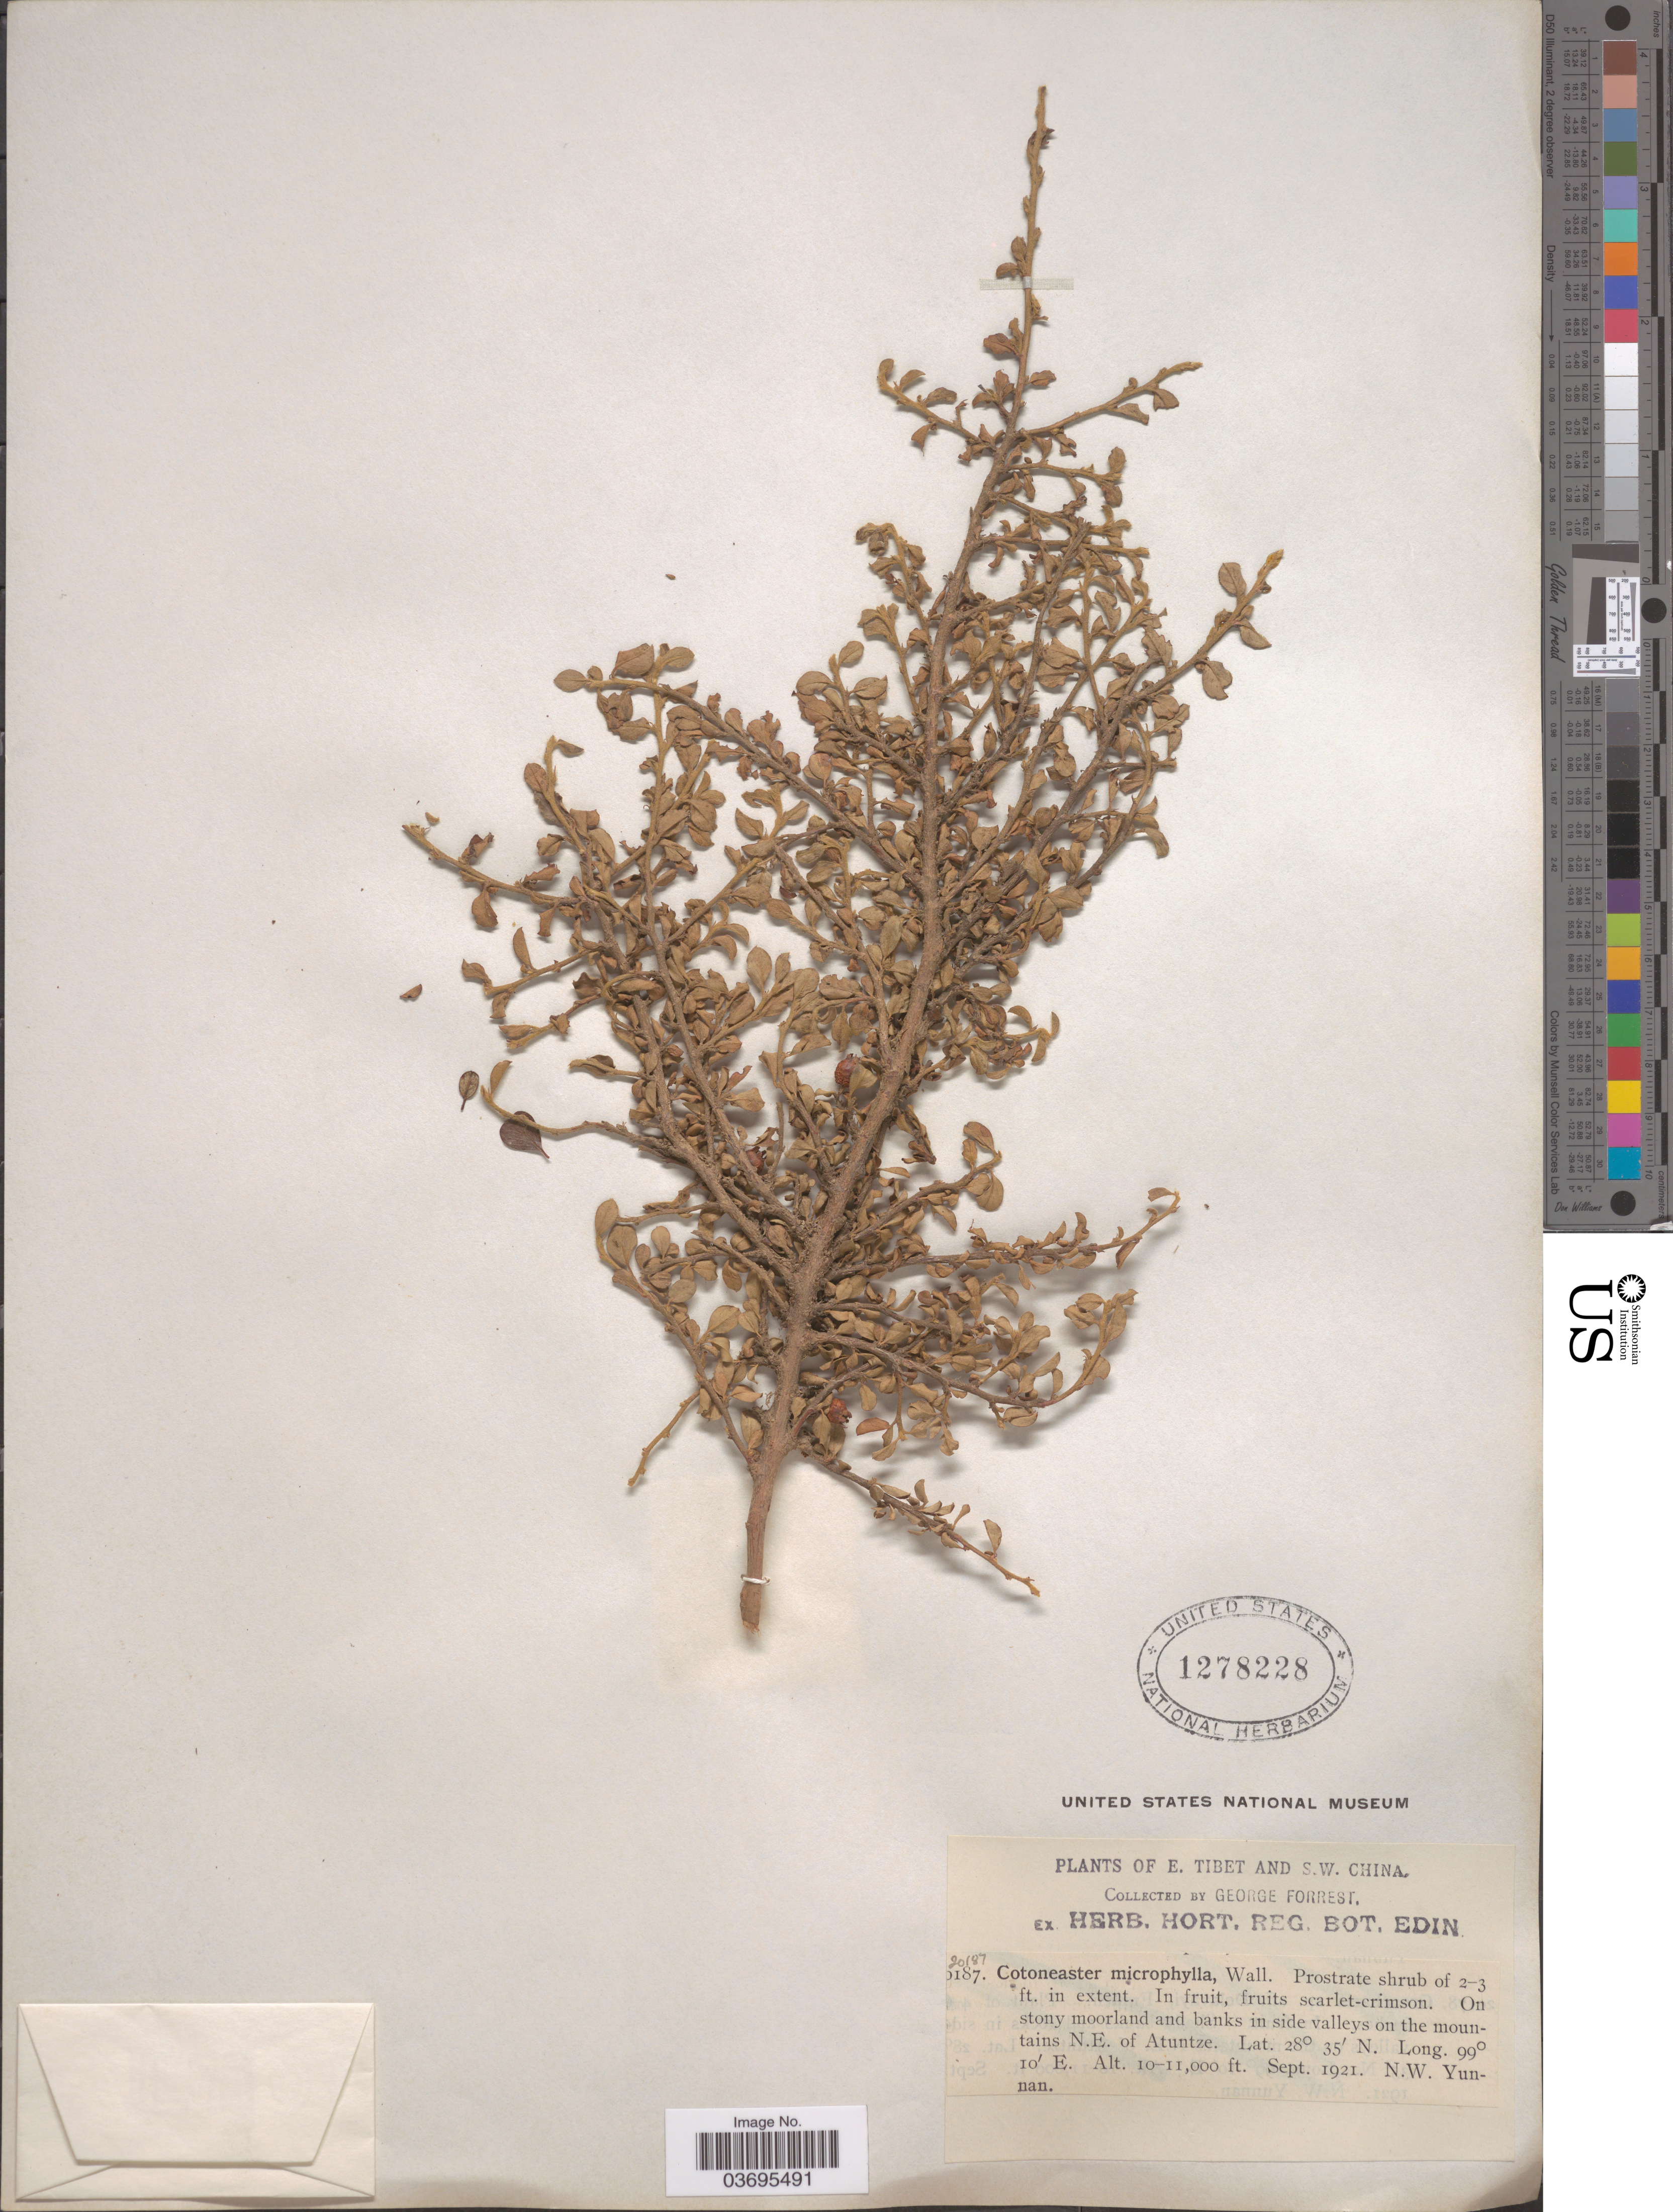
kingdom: Plantae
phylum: Tracheophyta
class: Magnoliopsida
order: Rosales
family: Rosaceae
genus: Cotoneaster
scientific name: Cotoneaster microphyllus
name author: Wall ex Lindl.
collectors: G. Forrest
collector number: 20187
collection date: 1921-09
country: China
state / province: Yunnan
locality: E. Tibet and S.W. China. On stony moorland and banks in side valleys on the mountains N.E. of Atuntze. N.W. Yunnan.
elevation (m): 3048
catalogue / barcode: US 1278228